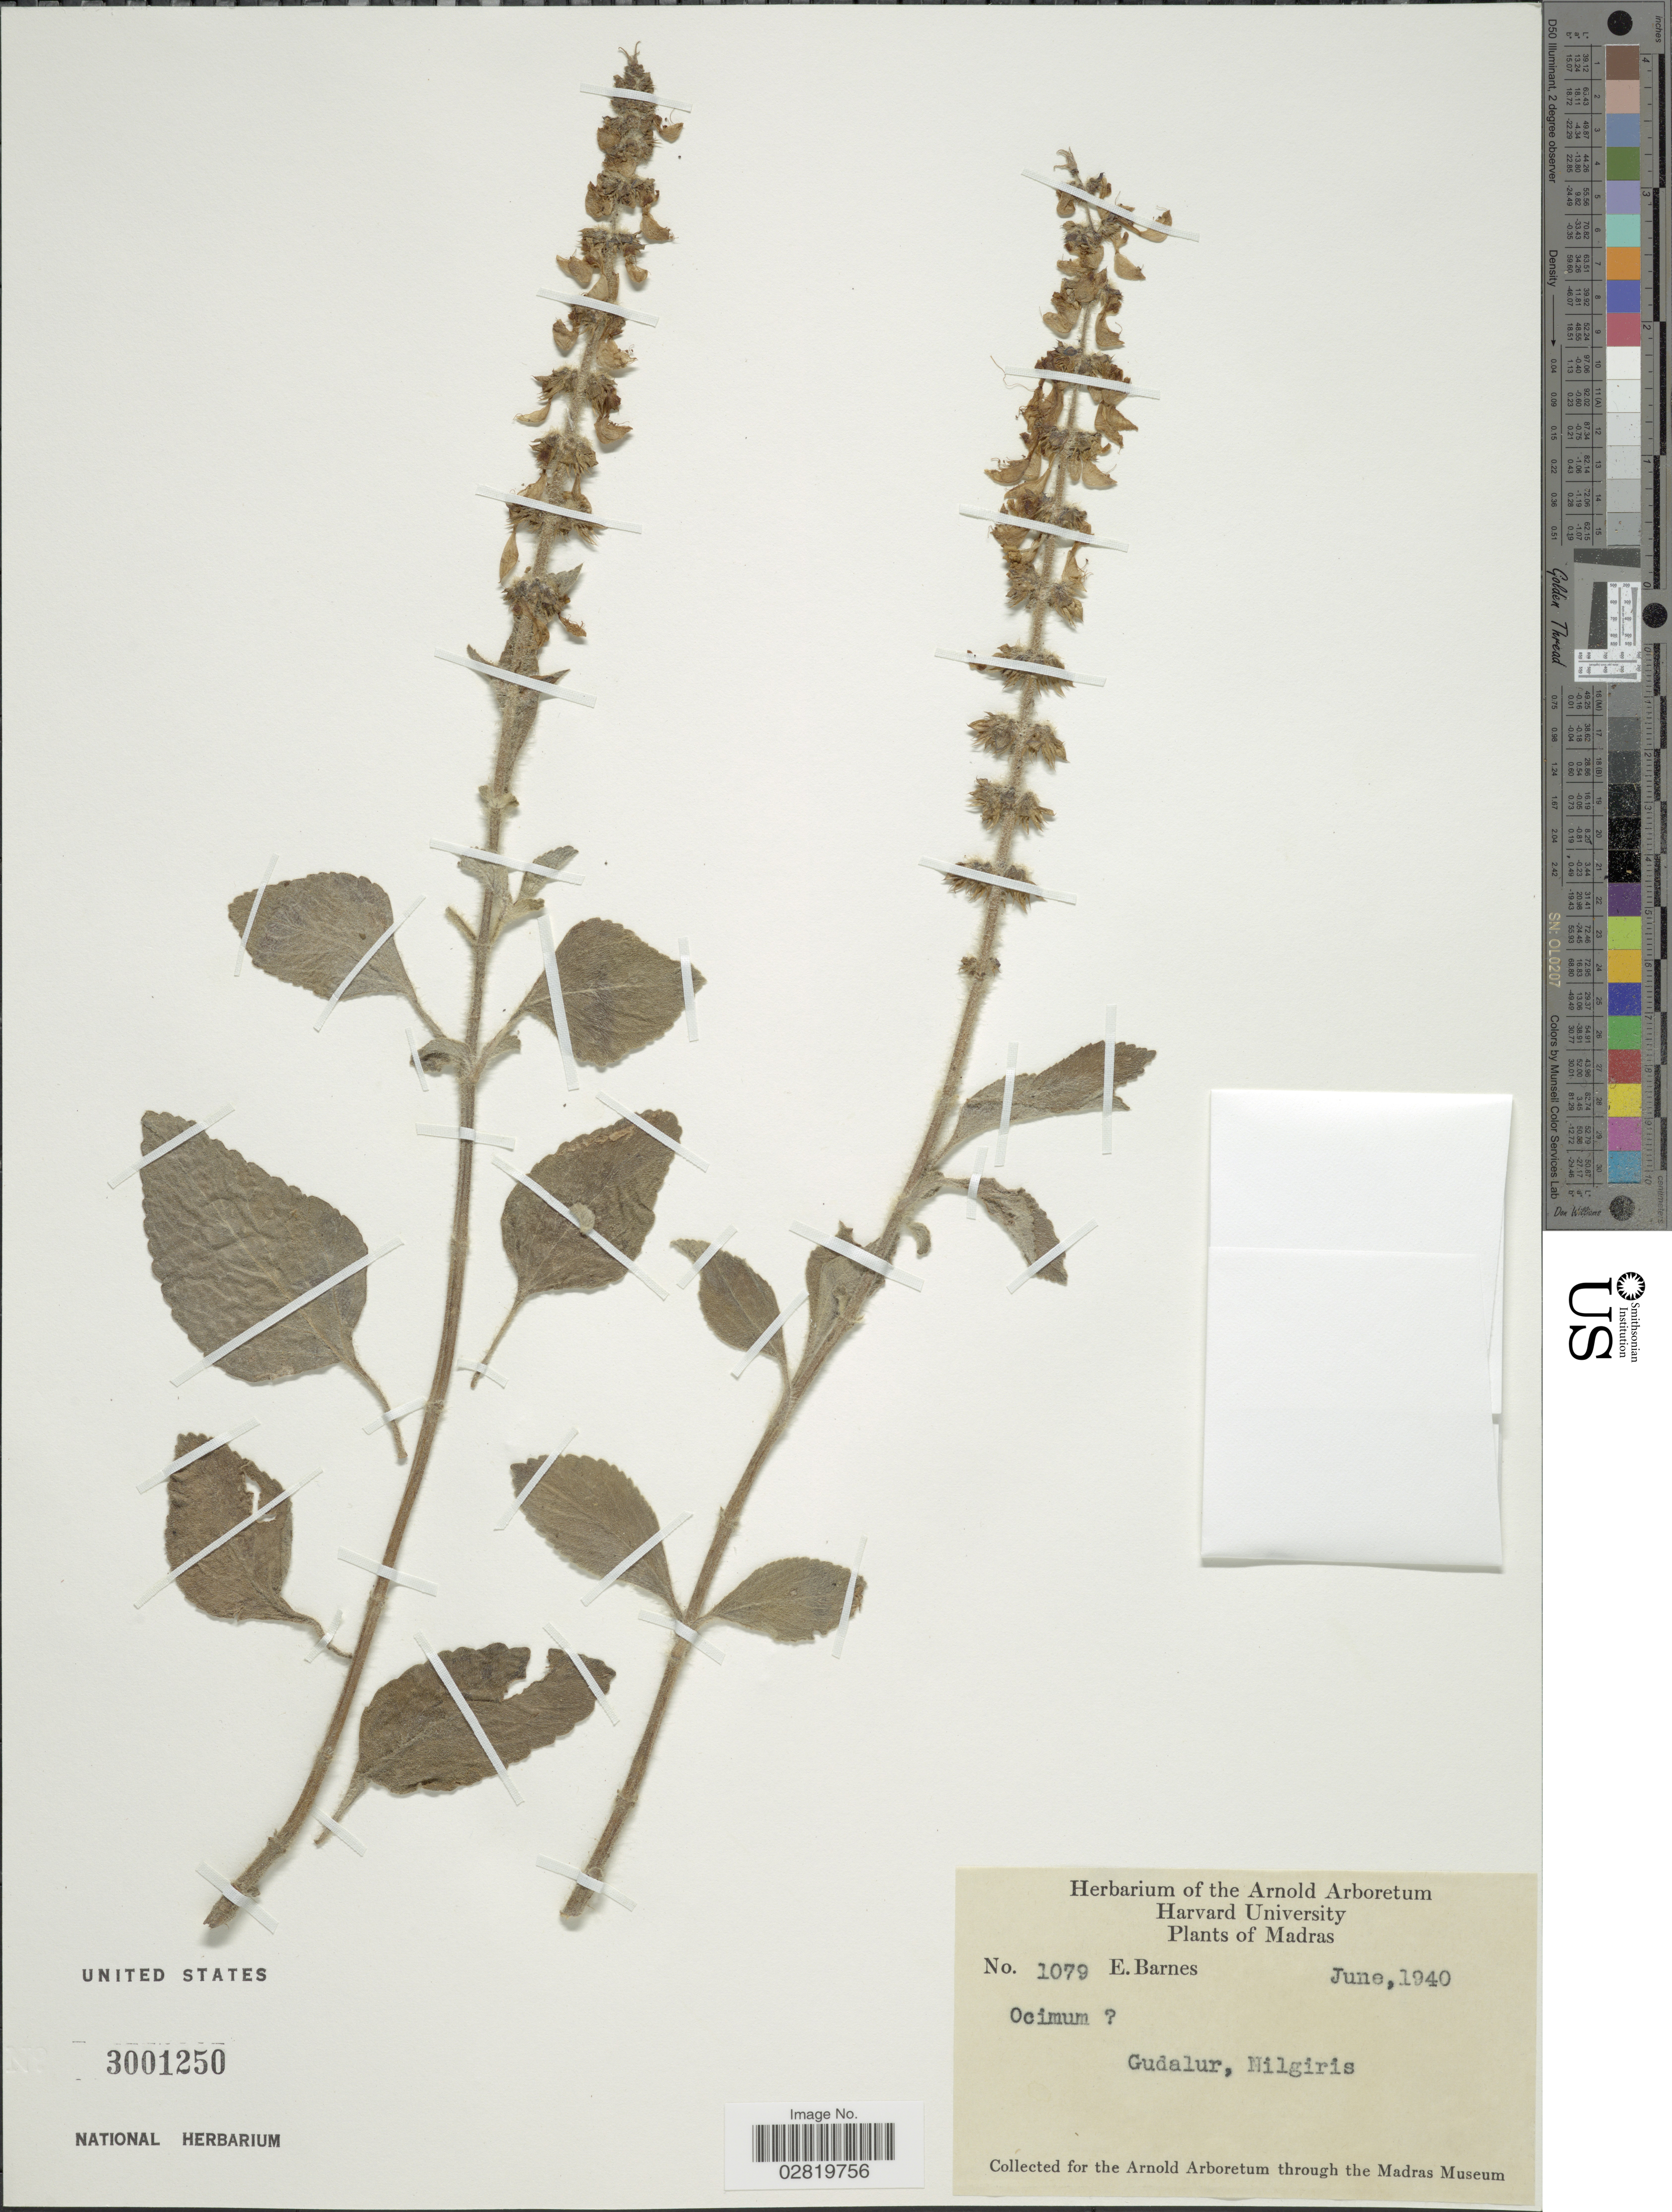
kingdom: Plantae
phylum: Tracheophyta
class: Magnoliopsida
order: Lamiales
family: Lamiaceae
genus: Ocimum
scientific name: Ocimum sp.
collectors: E. Barnes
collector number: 1079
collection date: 1940-06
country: India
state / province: Tamil Nadu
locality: Madras, Gudalur, Nilgiris.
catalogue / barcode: US 3001250